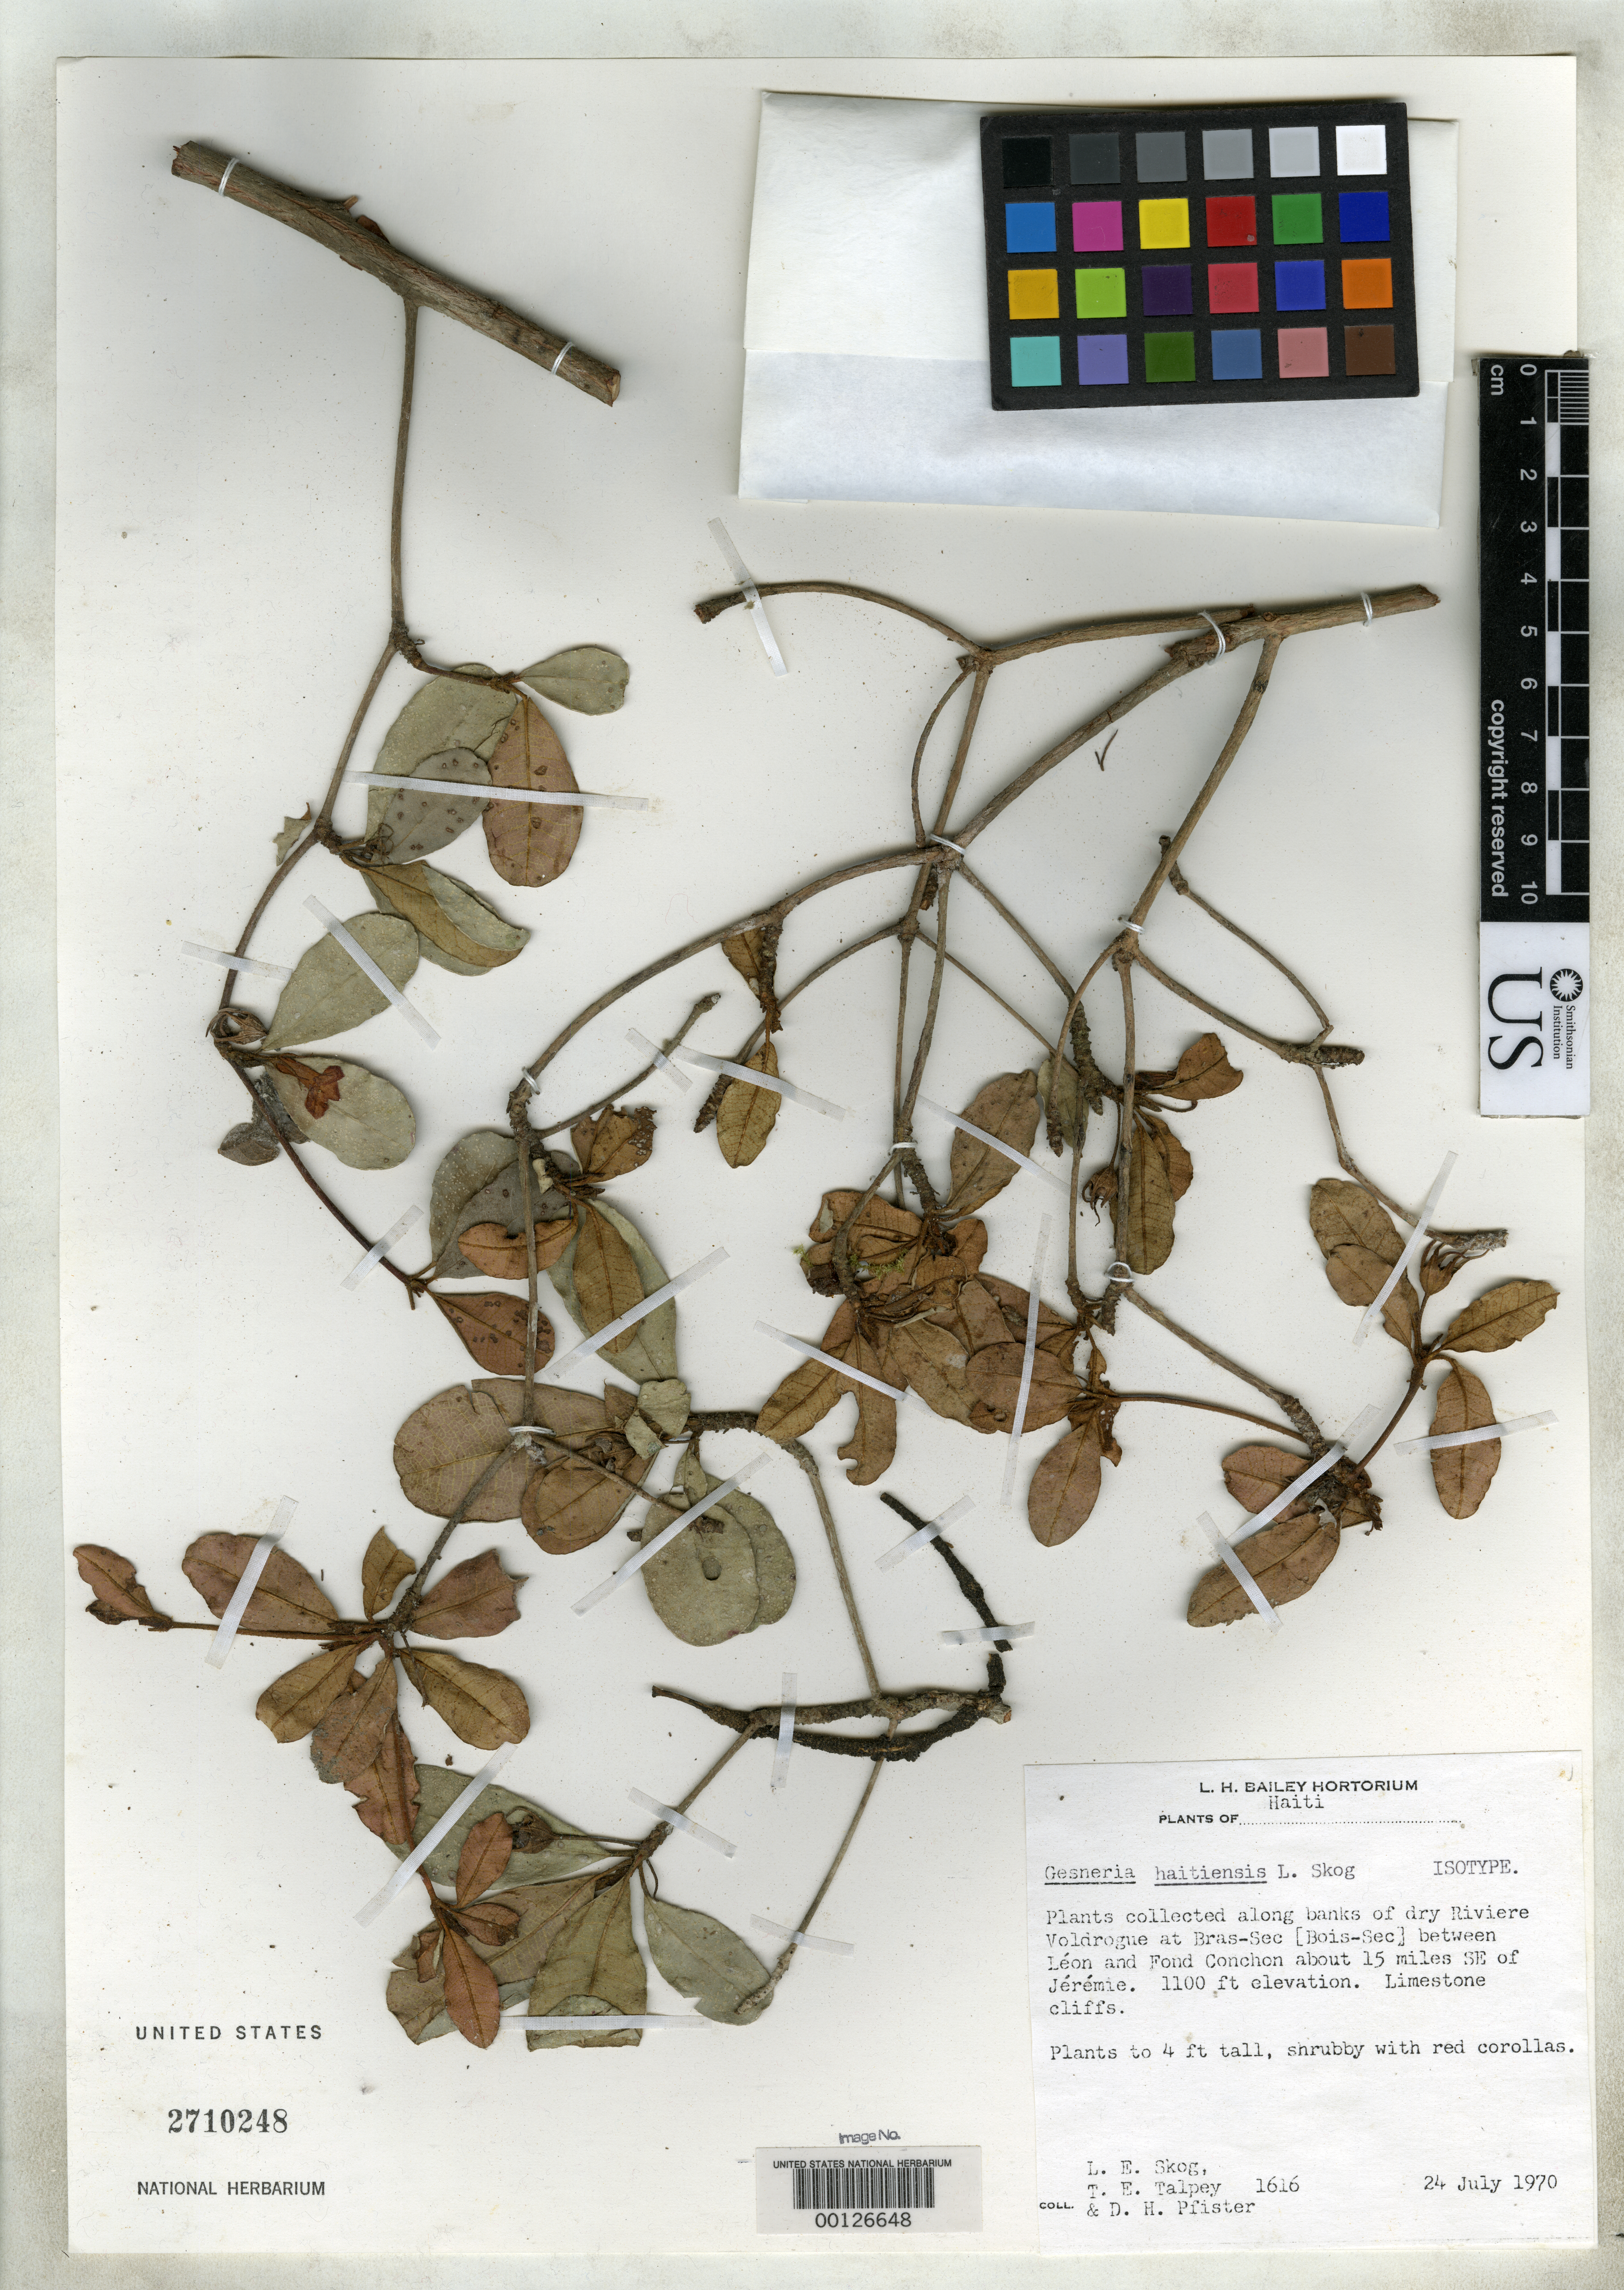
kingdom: Plantae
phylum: Tracheophyta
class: Magnoliopsida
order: Lamiales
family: Gesneriaceae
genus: Gesneria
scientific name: Gesneria haitiensis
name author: L.E. Skog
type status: Isotype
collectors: L. E. Skog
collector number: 1616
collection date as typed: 24 Jul 1970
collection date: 1970-07-24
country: Haiti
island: Hispaniola Island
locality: Dept. du Sud, 15 mi. southeast of Jeremie, Riviere Voldrogue at Bras-Sec, between Leon and Fond Conchon; alt. 1100 ft.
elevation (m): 335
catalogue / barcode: US 2710248